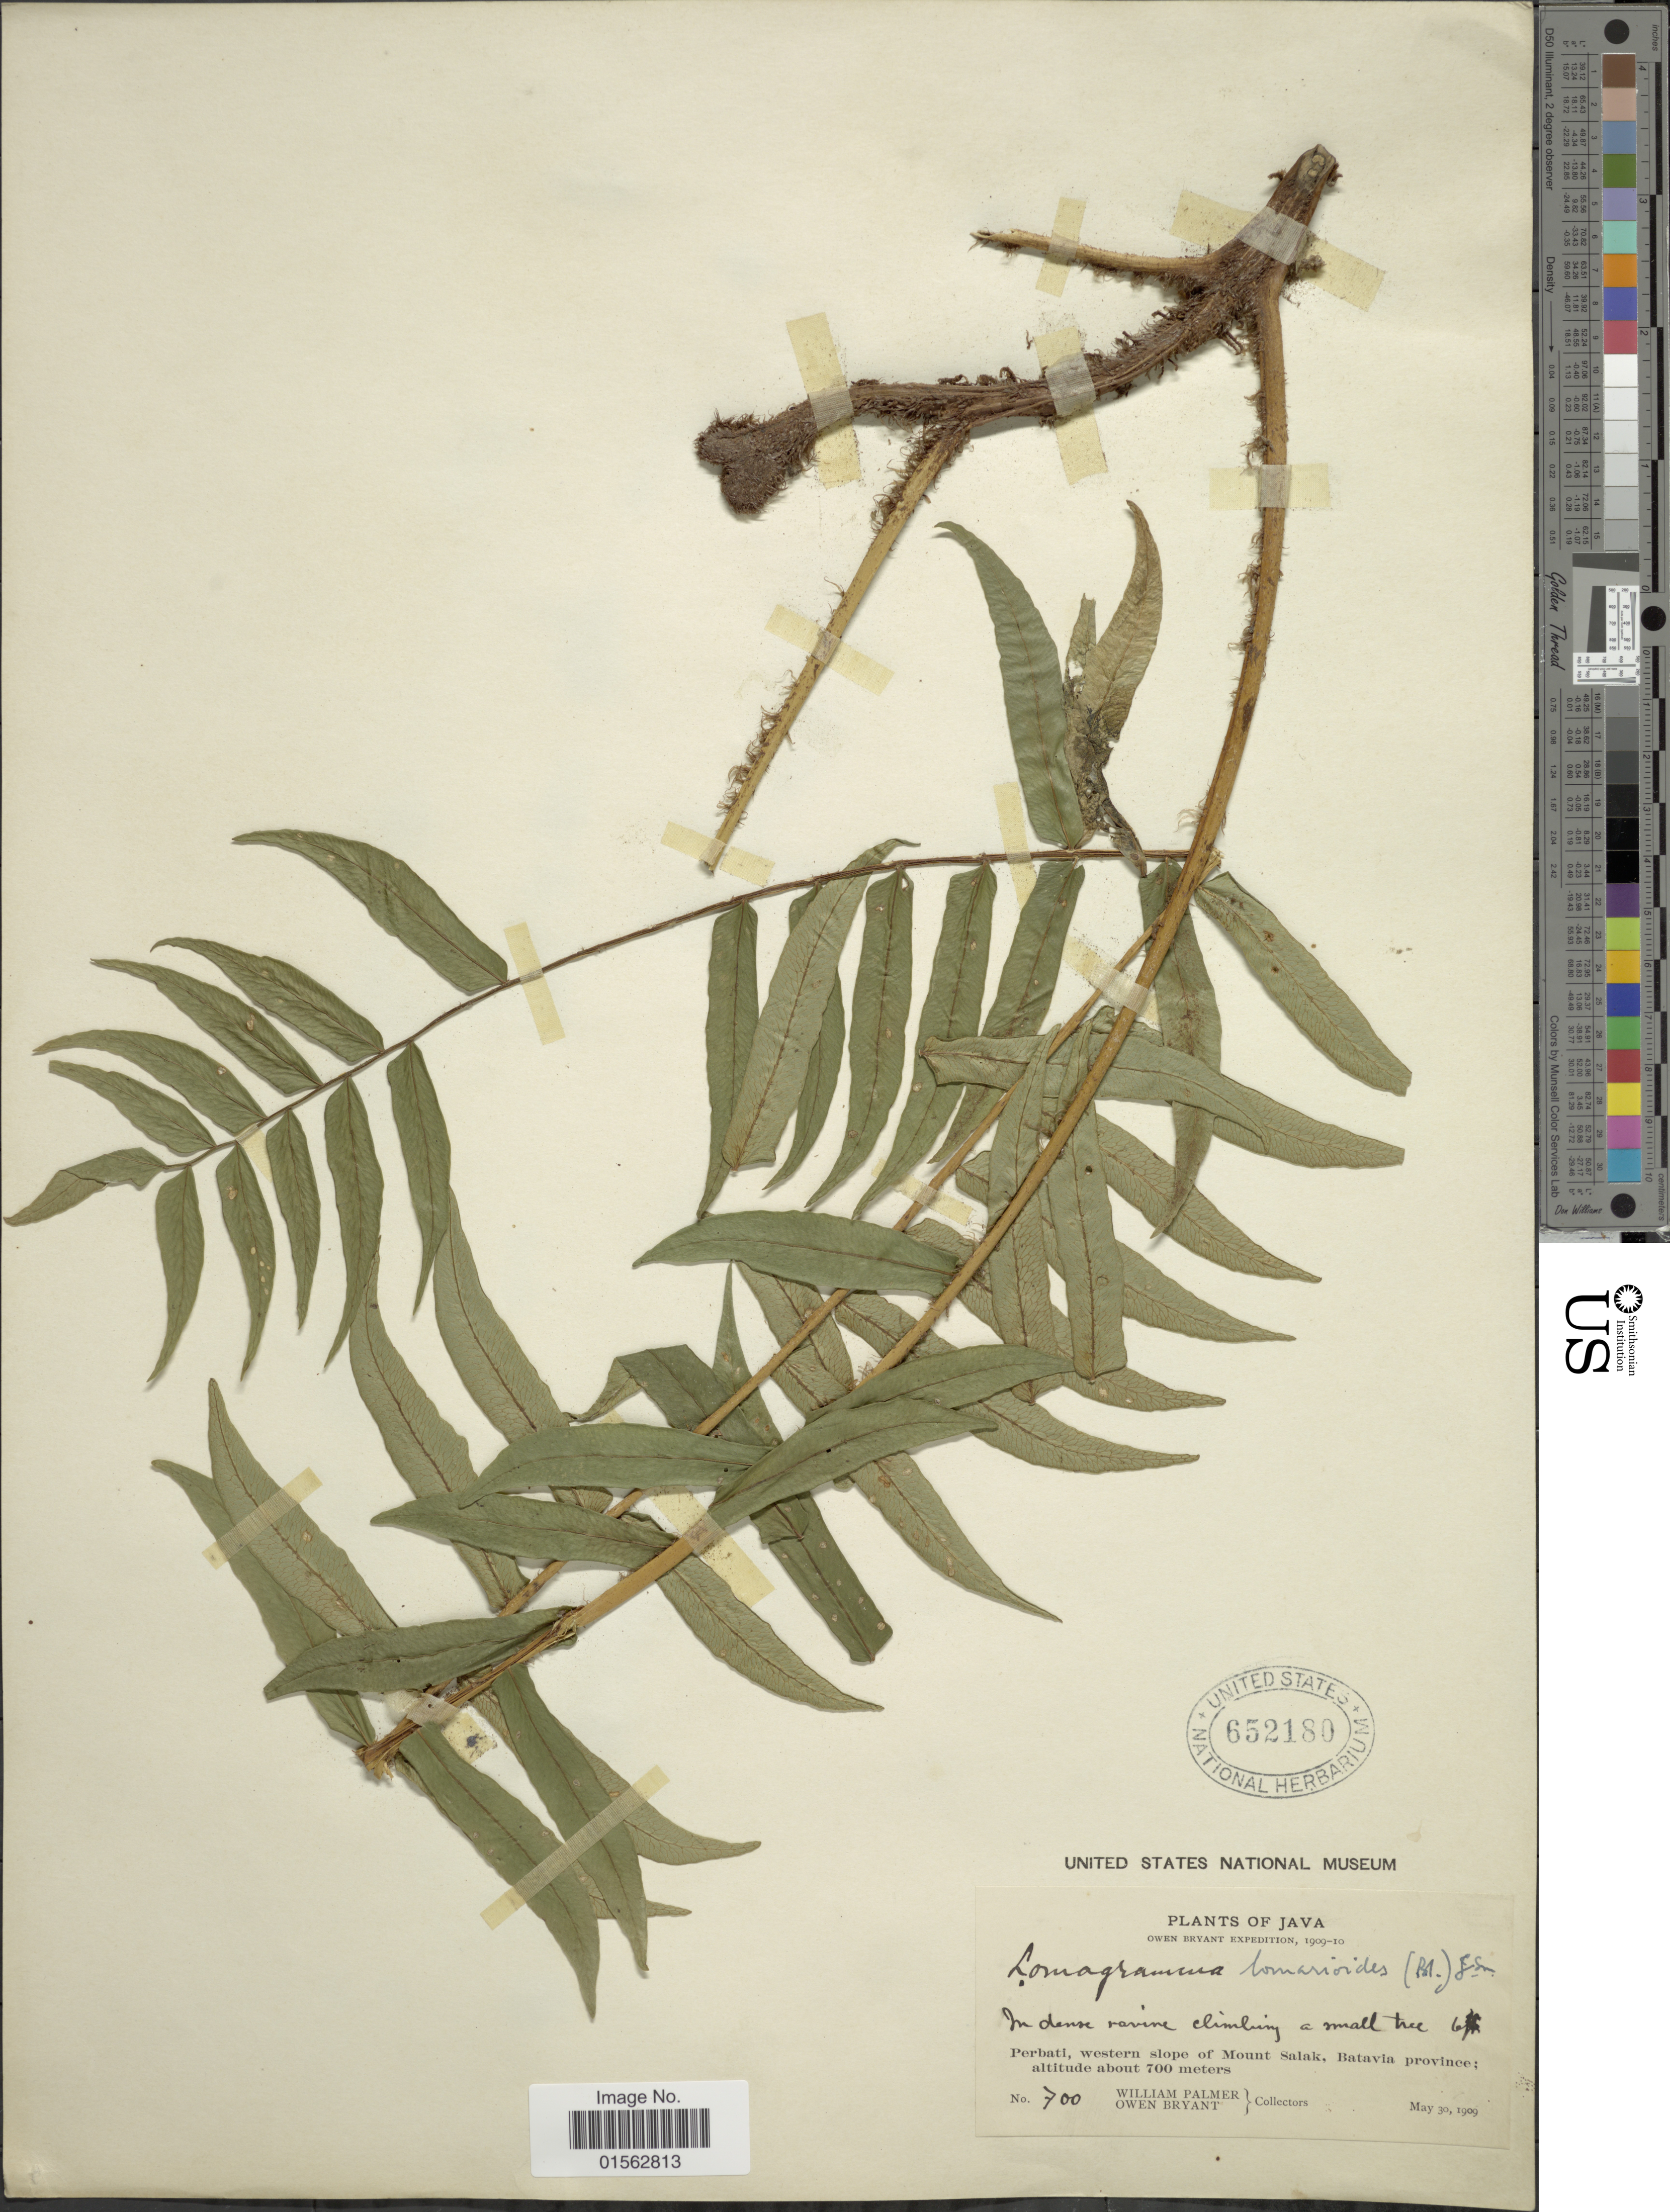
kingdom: Plantae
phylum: Tracheophyta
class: Polypodiopsida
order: Polypodiales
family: Dryopteridaceae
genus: Lomagramma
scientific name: Lomagramma lomarioides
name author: (Blume) J. Sm.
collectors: W. Palmer & O. Bryant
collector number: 700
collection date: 1909-05-30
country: Indonesia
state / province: Java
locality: In dense ravine climning a small tree, Perbati, western slope of Mount Salak, Batavia province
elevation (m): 700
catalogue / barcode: US 652180